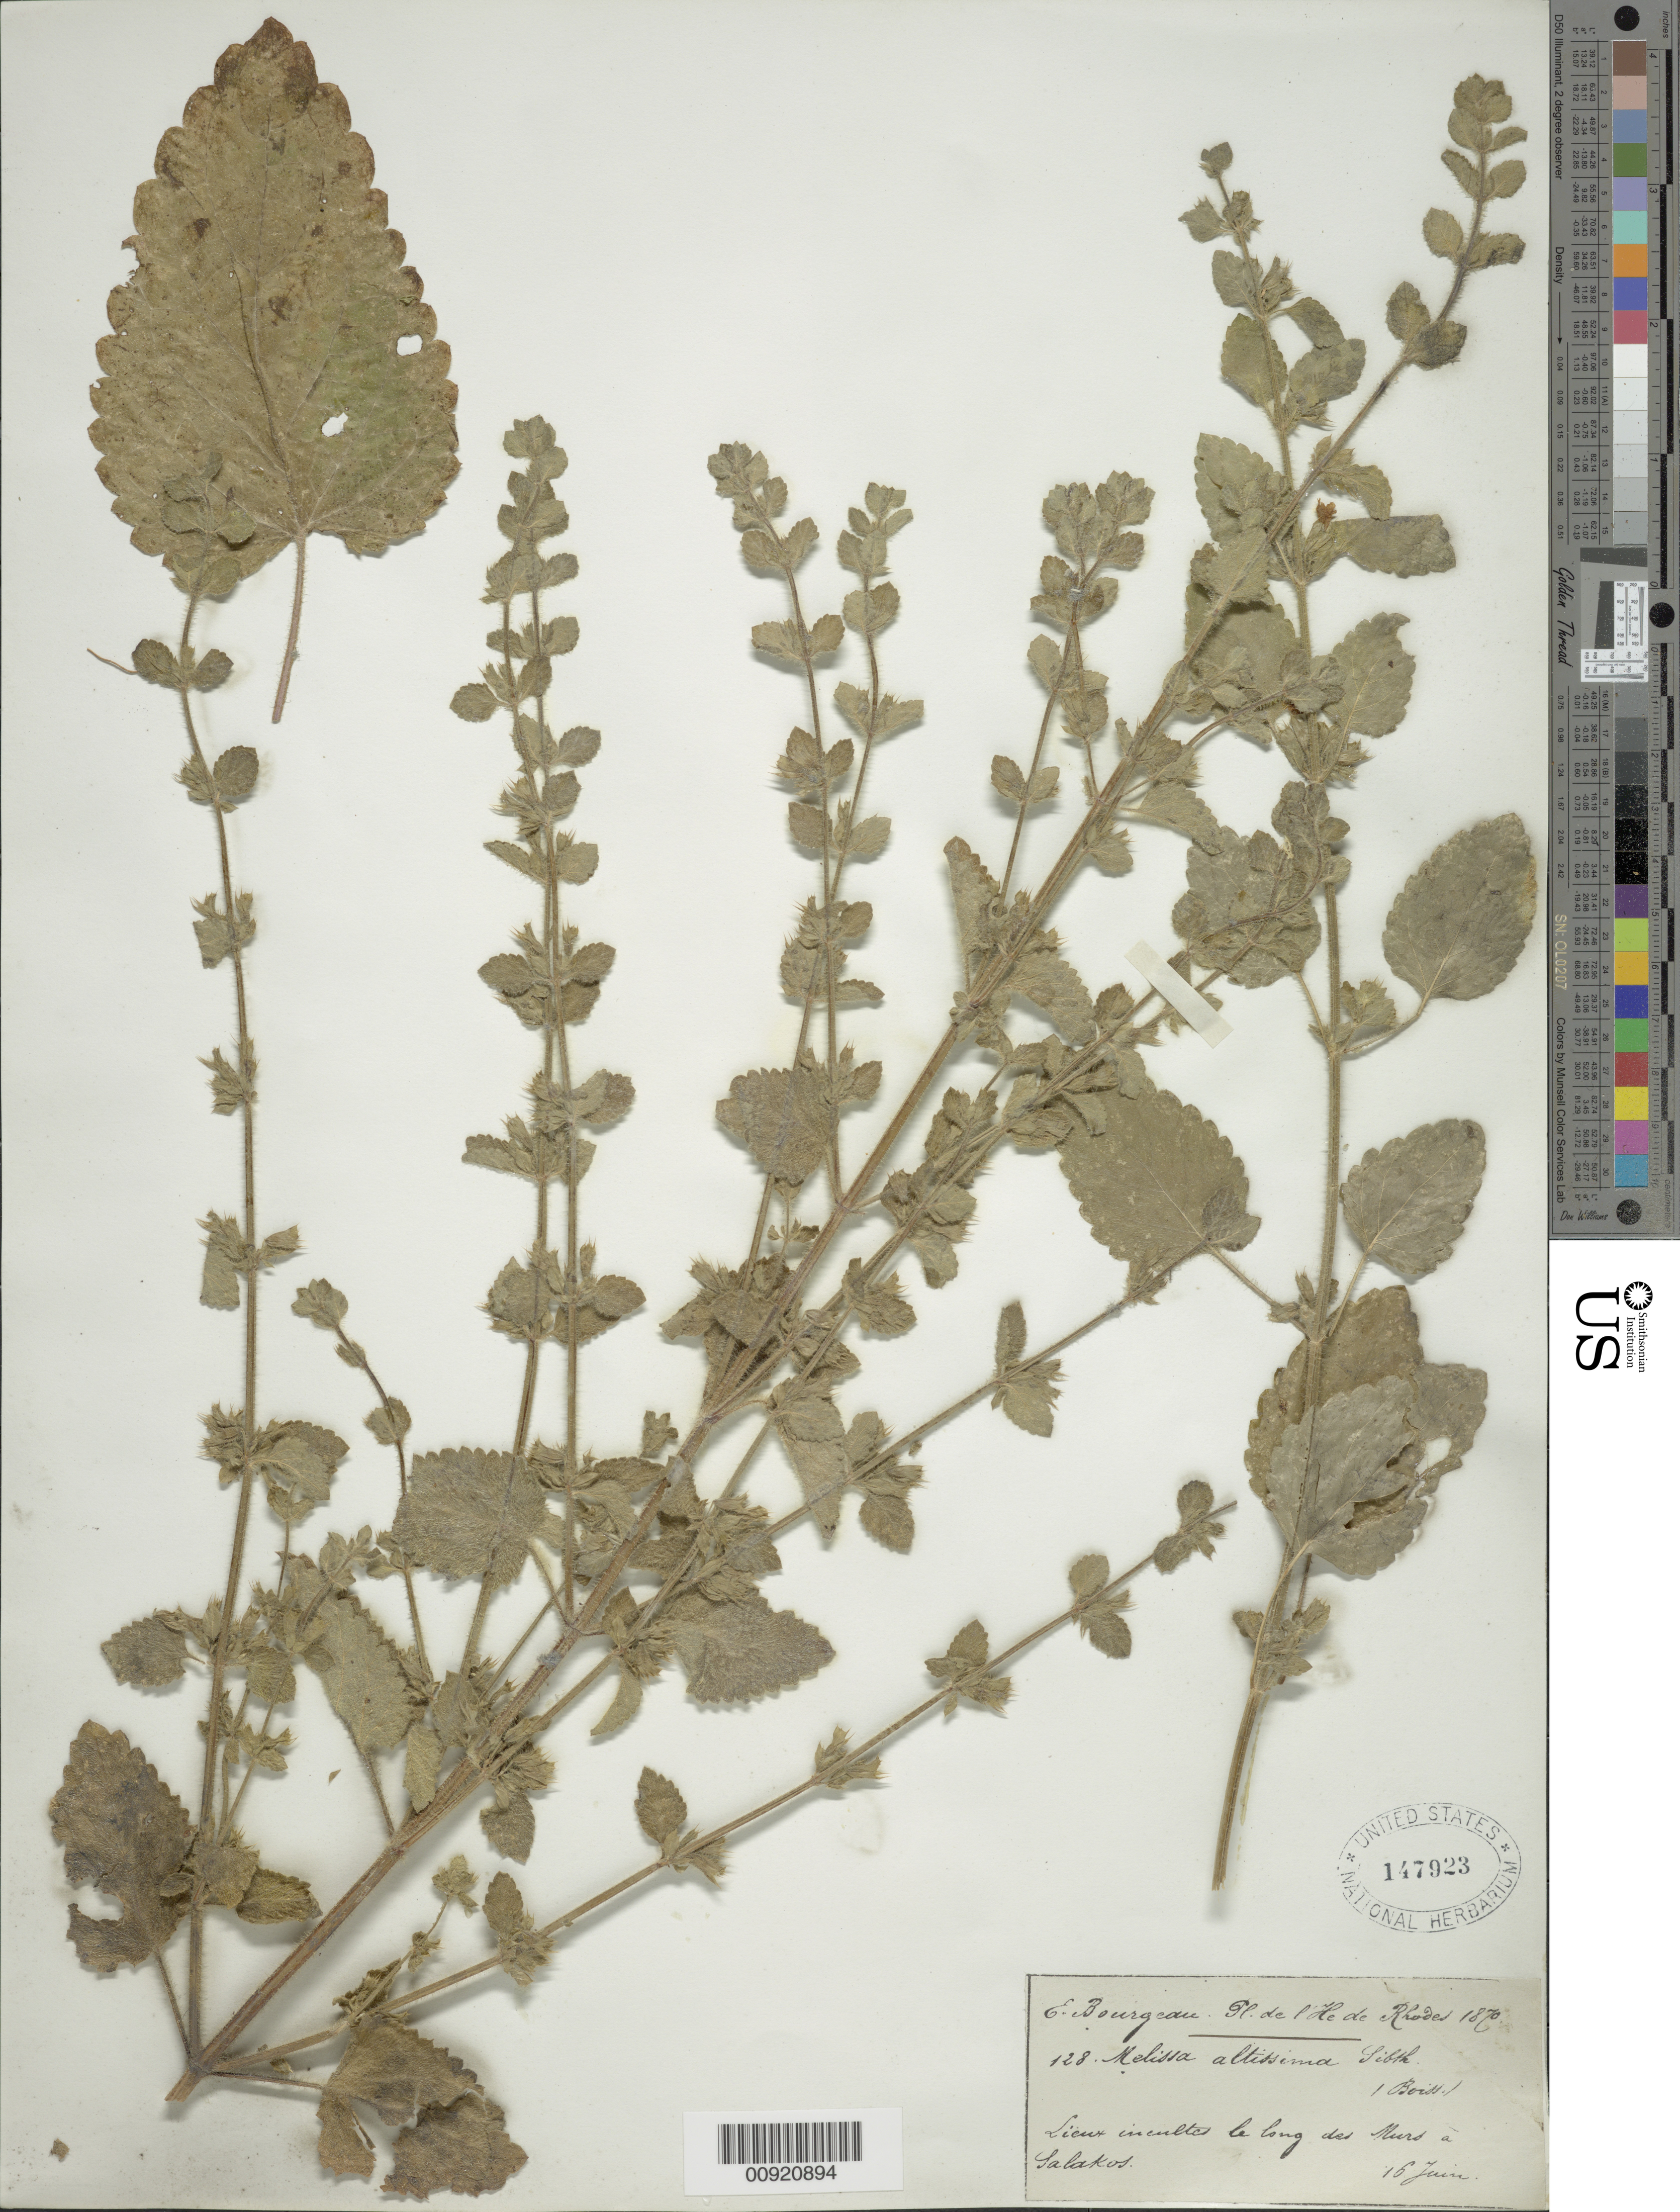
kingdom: Plantae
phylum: Tracheophyta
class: Magnoliopsida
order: Lamiales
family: Lamiaceae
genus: Melissa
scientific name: Melissa altissima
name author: Sibth. & Sm.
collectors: E. Bourgeau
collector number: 128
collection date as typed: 16 Jun 1870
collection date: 1870-06-16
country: Greece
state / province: South Aegean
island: Rhodes I.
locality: Lieux incultes la long des Murd a Salakos.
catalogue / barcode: US 147923